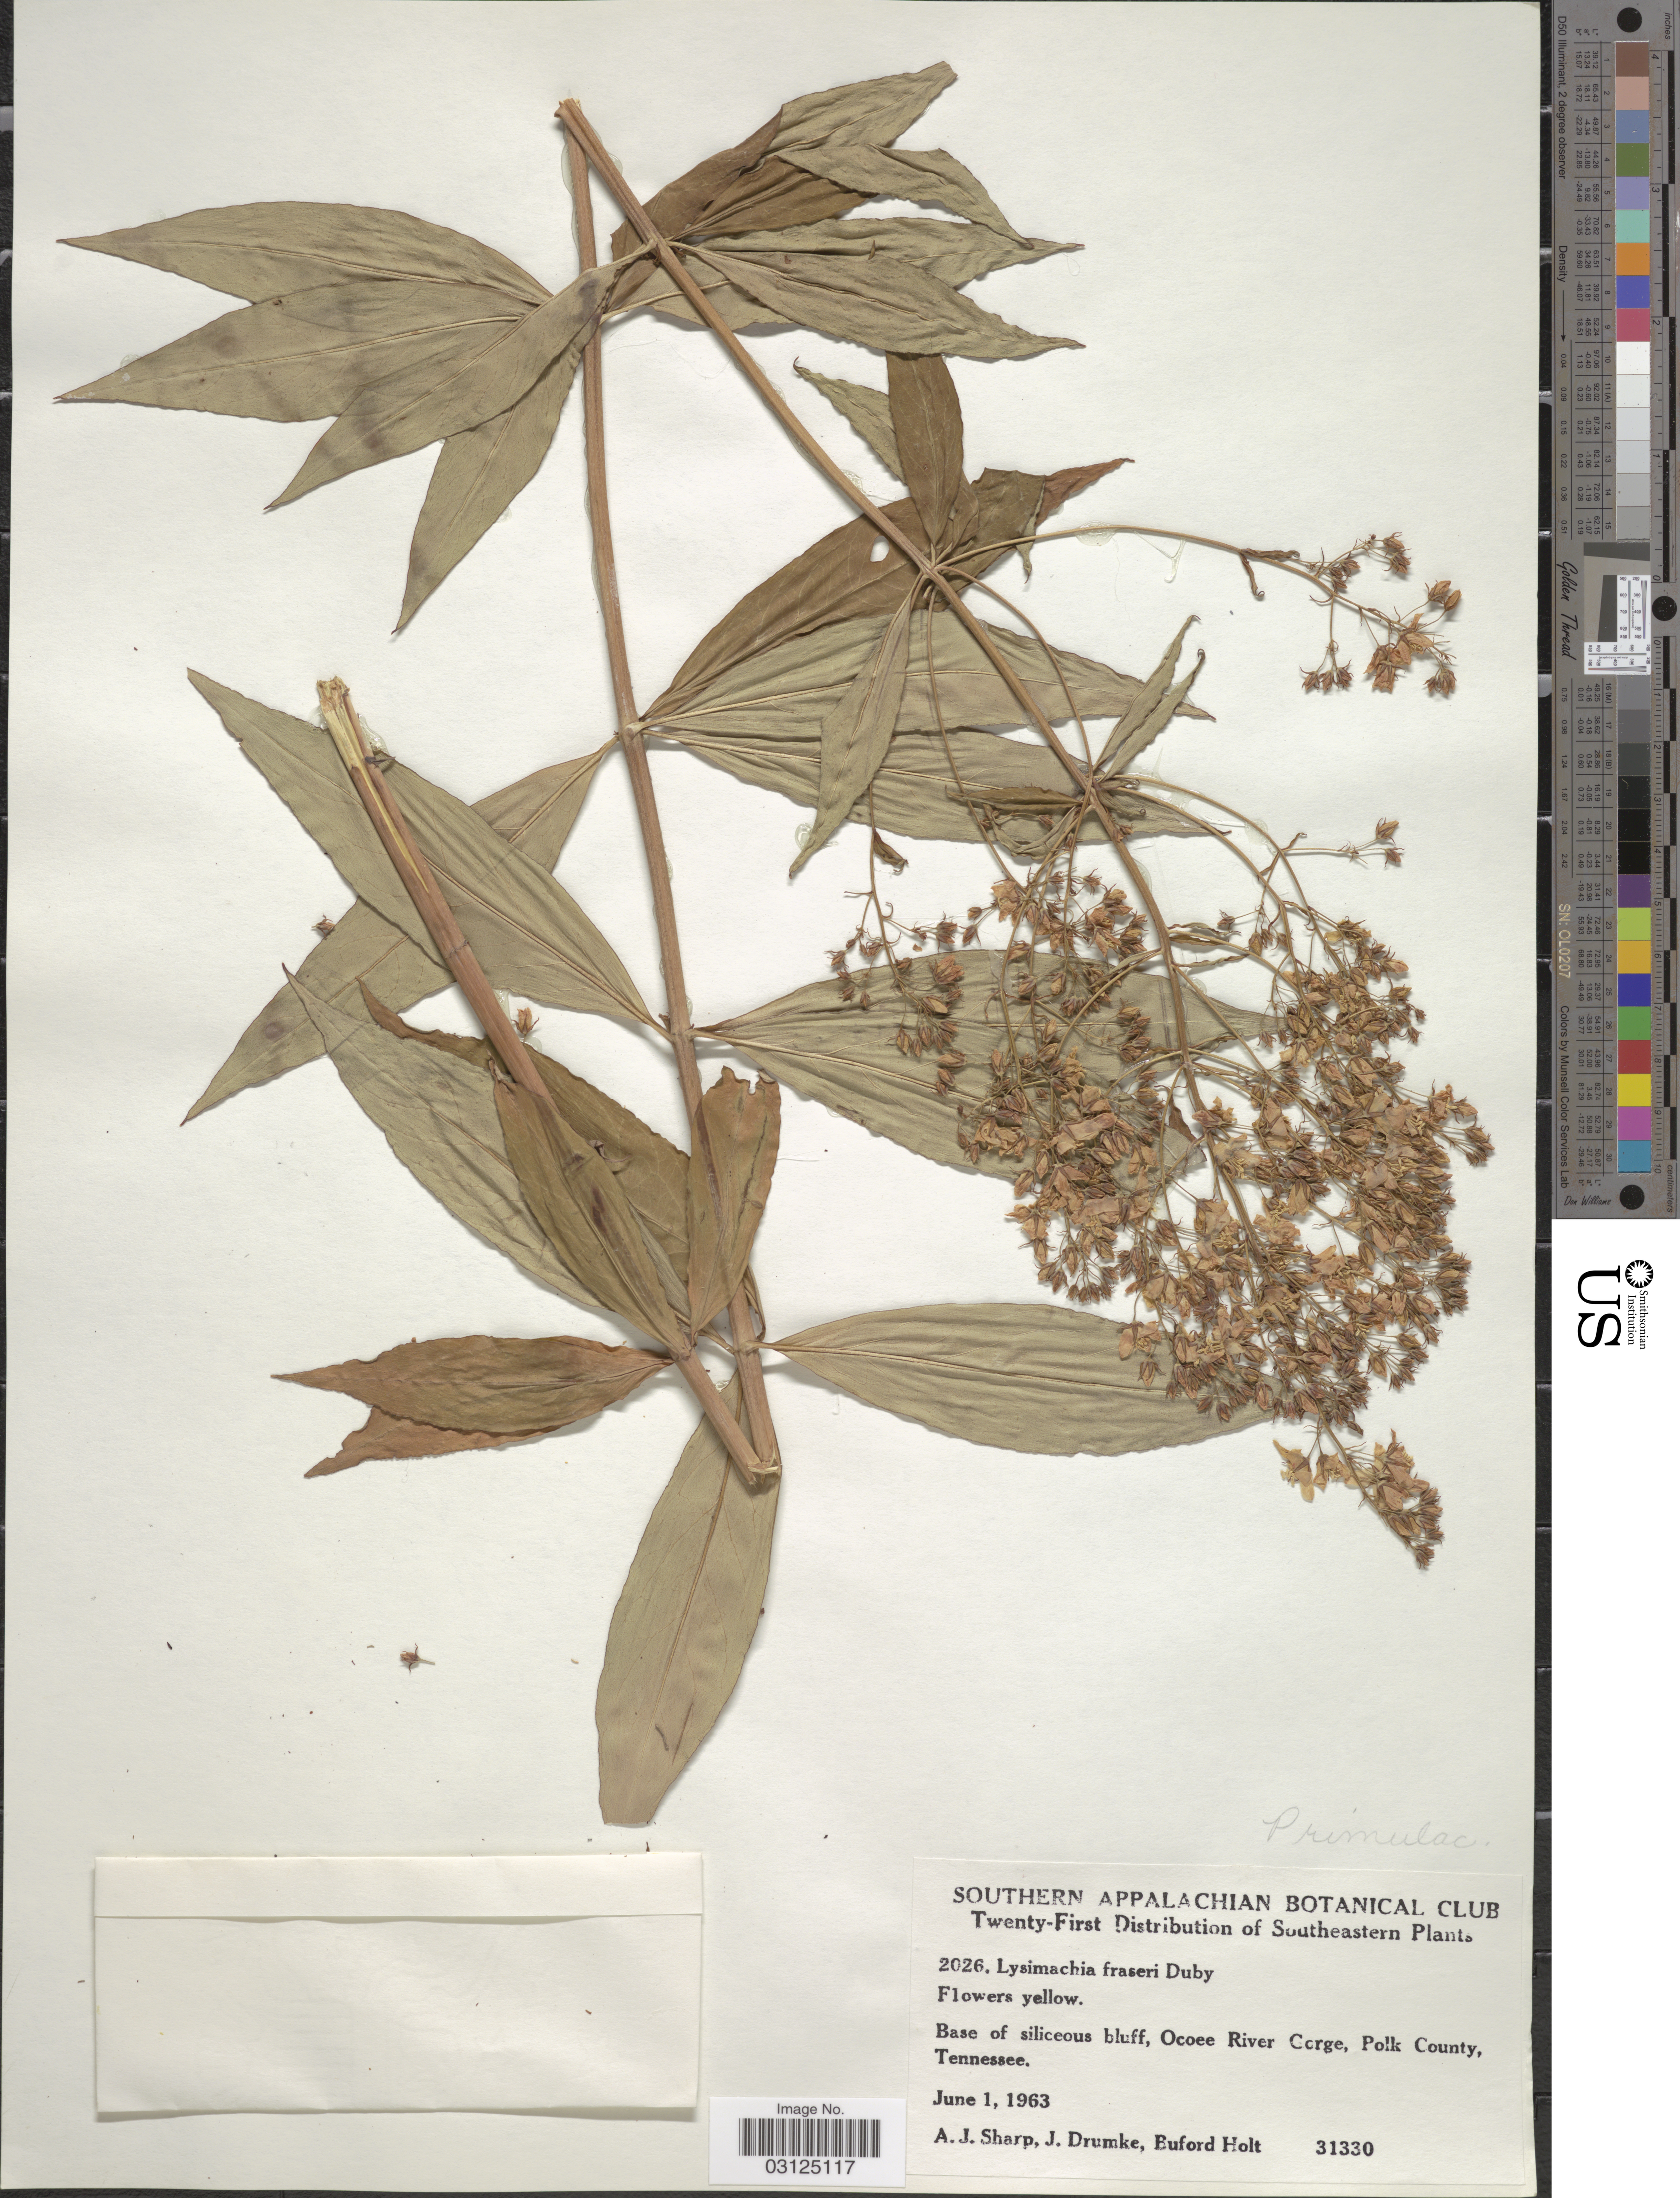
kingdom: Plantae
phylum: Tracheophyta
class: Magnoliopsida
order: Ericales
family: Primulaceae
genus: Lysimachia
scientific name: Lysimachia fraseri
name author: Duby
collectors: A. J. Sharp, J. Drumke & B. Holt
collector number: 31330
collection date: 1963-06-01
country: United States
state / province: Tennessee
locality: Base of siliceous bluff, Ocoee River Gorge, Polk County.